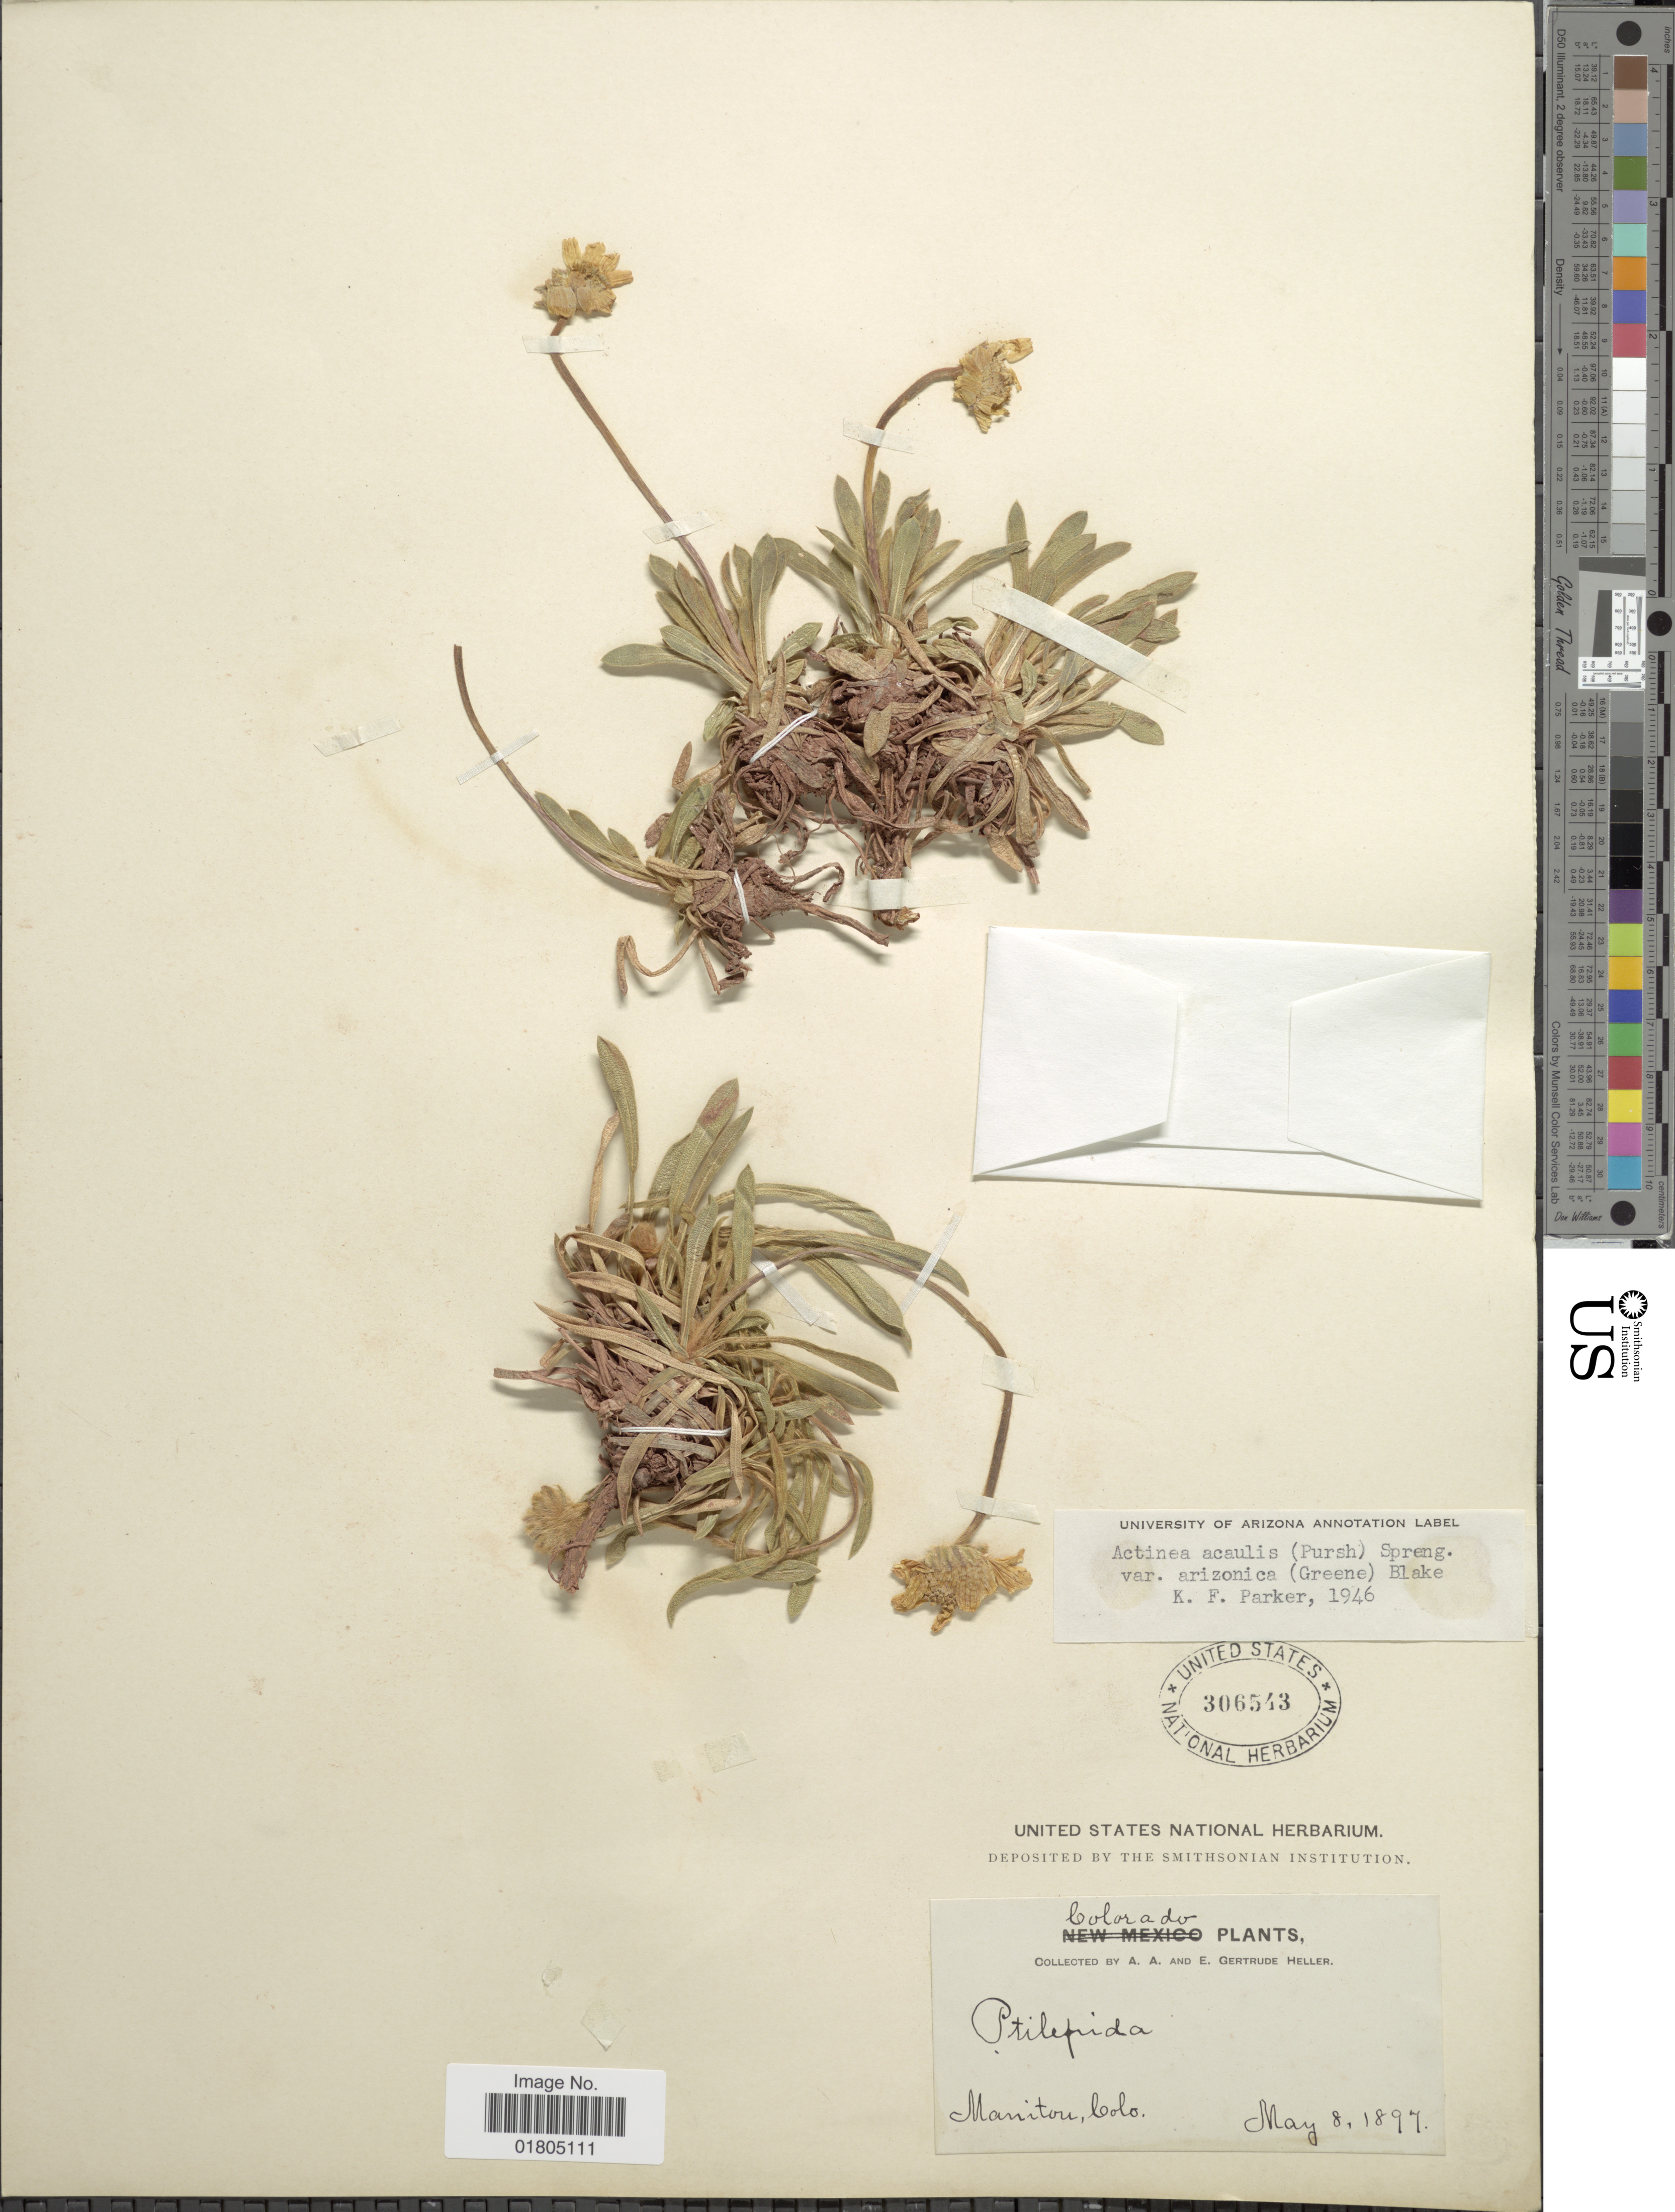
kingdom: Plantae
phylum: Tracheophyta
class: Magnoliopsida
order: Asterales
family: Asteraceae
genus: Actinea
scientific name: Actinea acaulis var. arizonica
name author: (Greene) S.F. Blake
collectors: A. A. Heller & E. G. Heller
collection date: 1897-05-08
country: United States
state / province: Colorado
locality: Manitou, Colorado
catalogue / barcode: US 306543